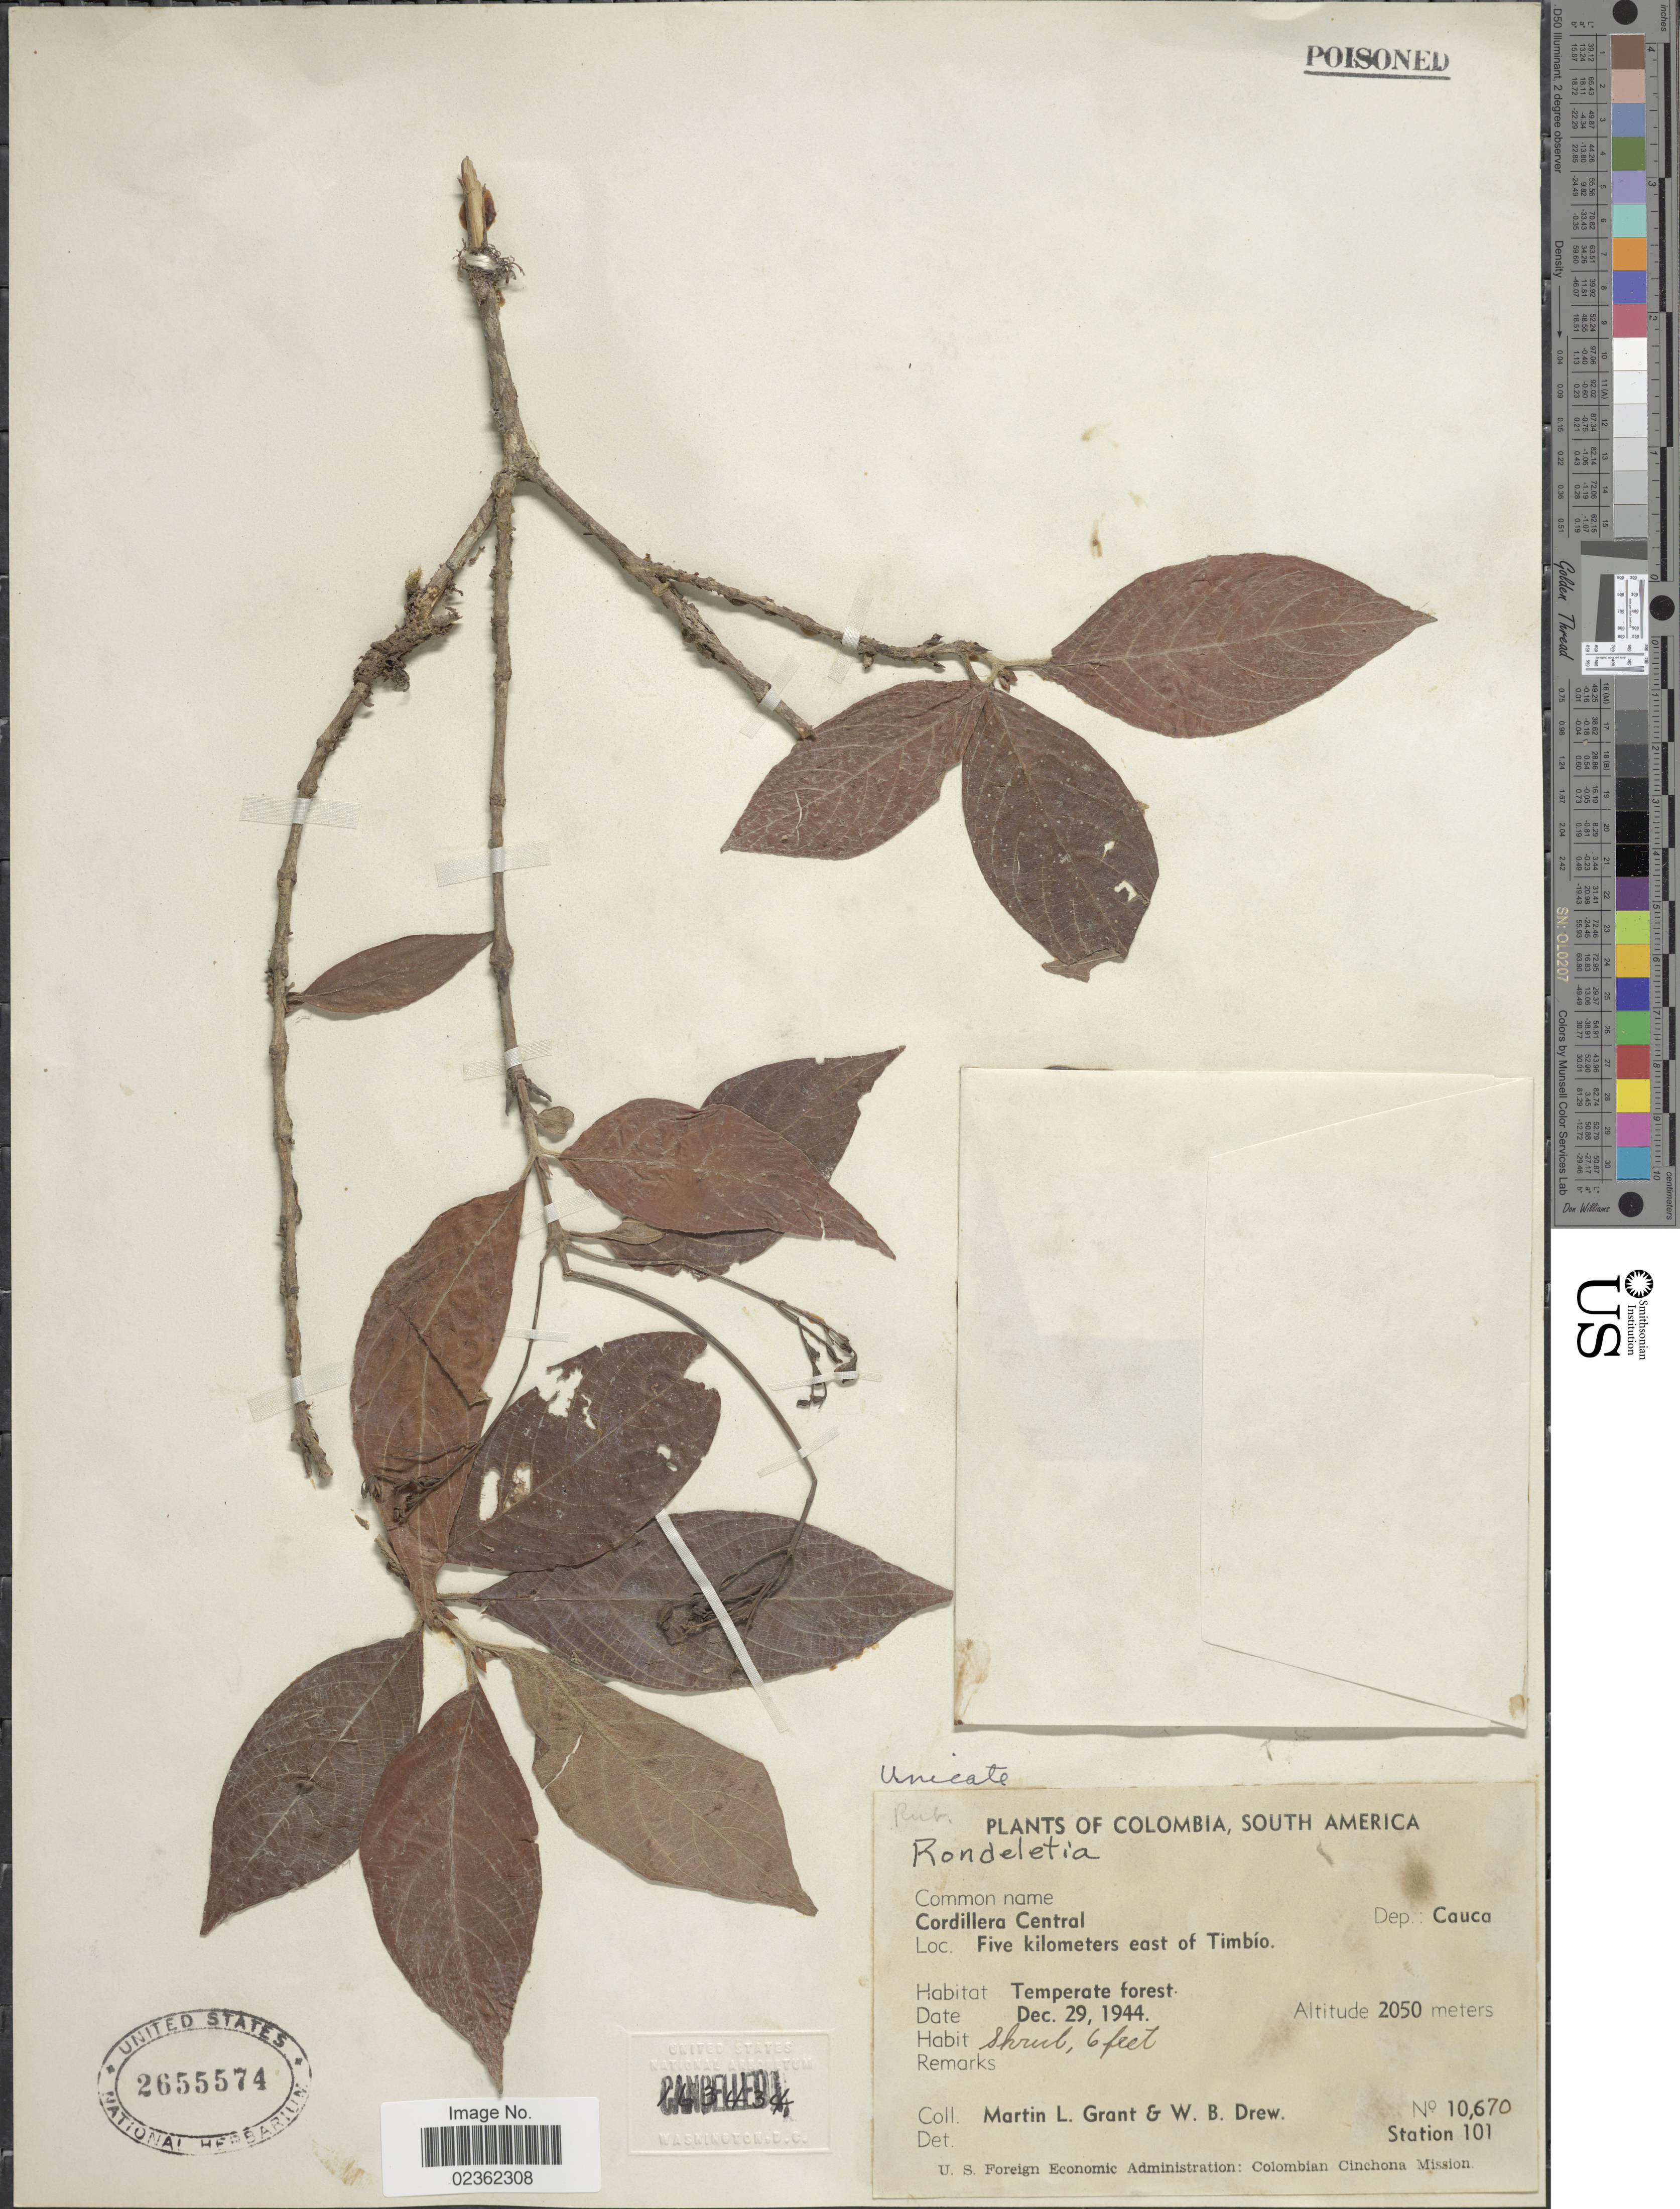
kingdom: Plantae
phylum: Tracheophyta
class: Magnoliopsida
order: Gentianales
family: Rubiaceae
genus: Rondeletia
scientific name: Rondeletia sp.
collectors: M. L. Grant & W. B. Drew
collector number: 106670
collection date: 1944-12-29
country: Colombia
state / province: Cauca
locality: Cordillera Central, Five kilometers east of Timbio, Temperate forest.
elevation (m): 2050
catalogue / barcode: US 2655574